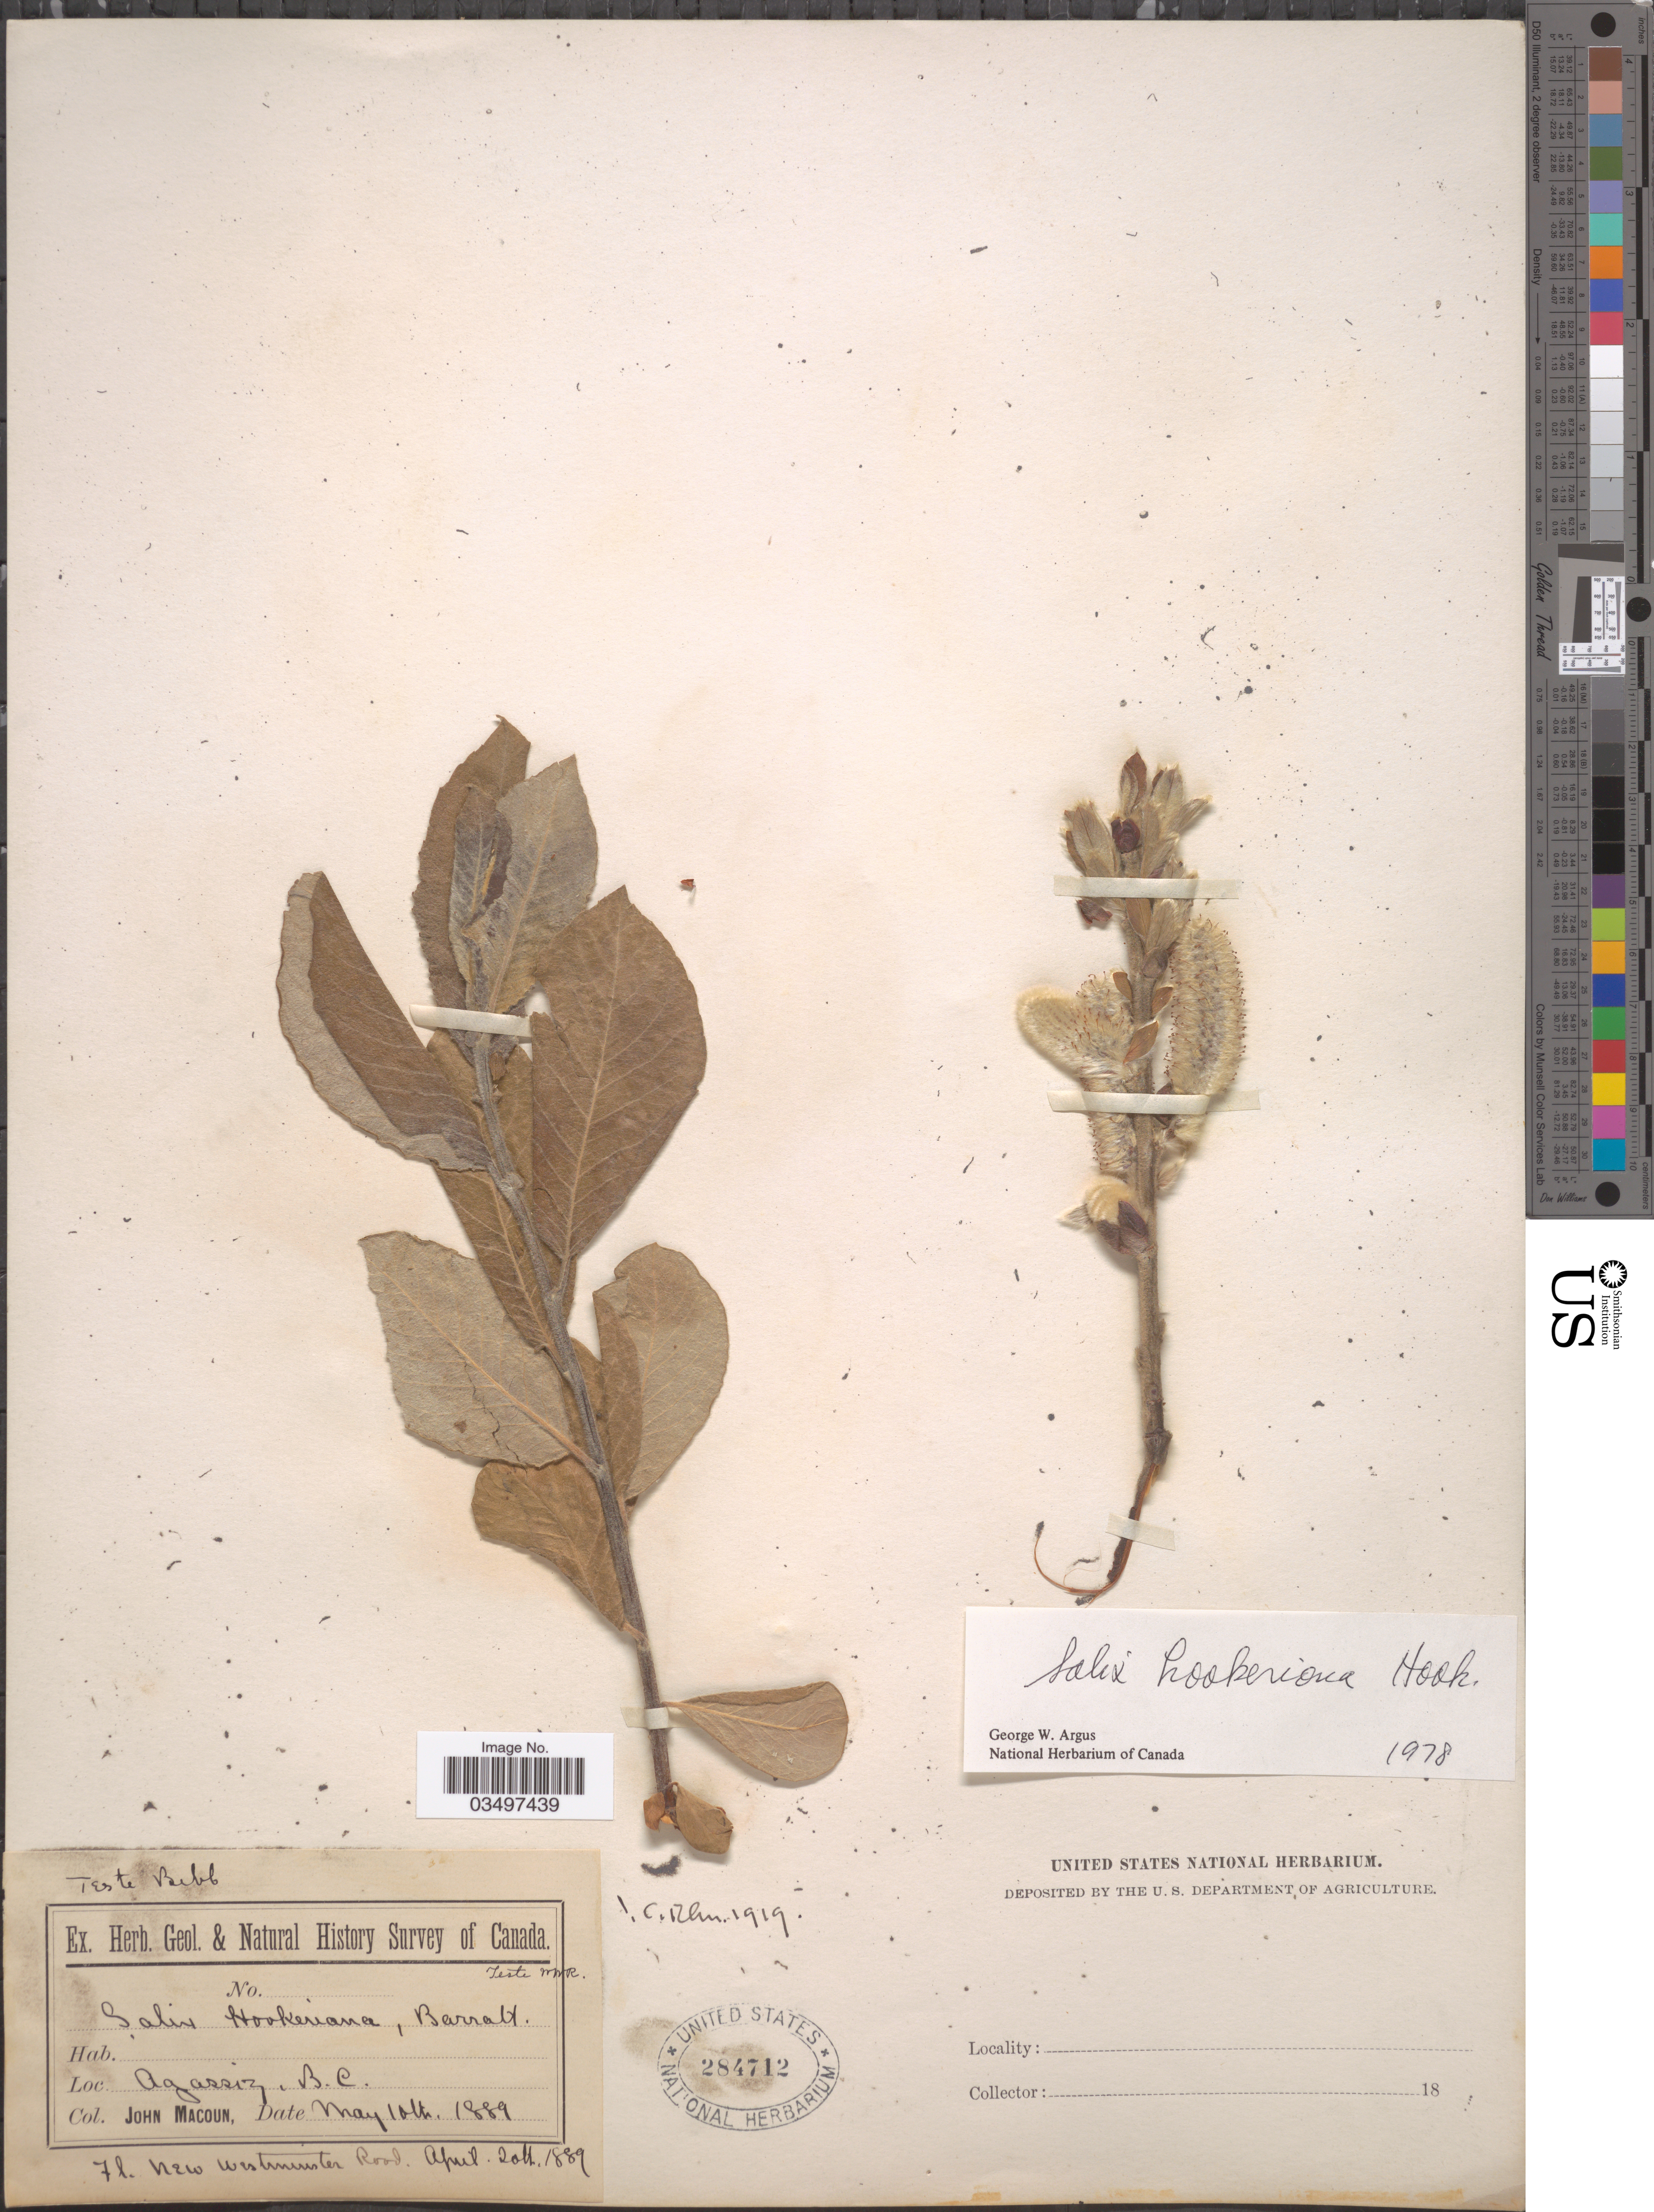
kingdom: Plantae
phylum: Tracheophyta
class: Magnoliopsida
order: Malpighiales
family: Salicaceae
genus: Salix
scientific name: Salix hookeriana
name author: Barratt ex Hook.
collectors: J. Macoun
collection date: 1889-05-10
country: Canada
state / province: British Columbia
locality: Agassiz. New Westminster Road.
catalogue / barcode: US 284712